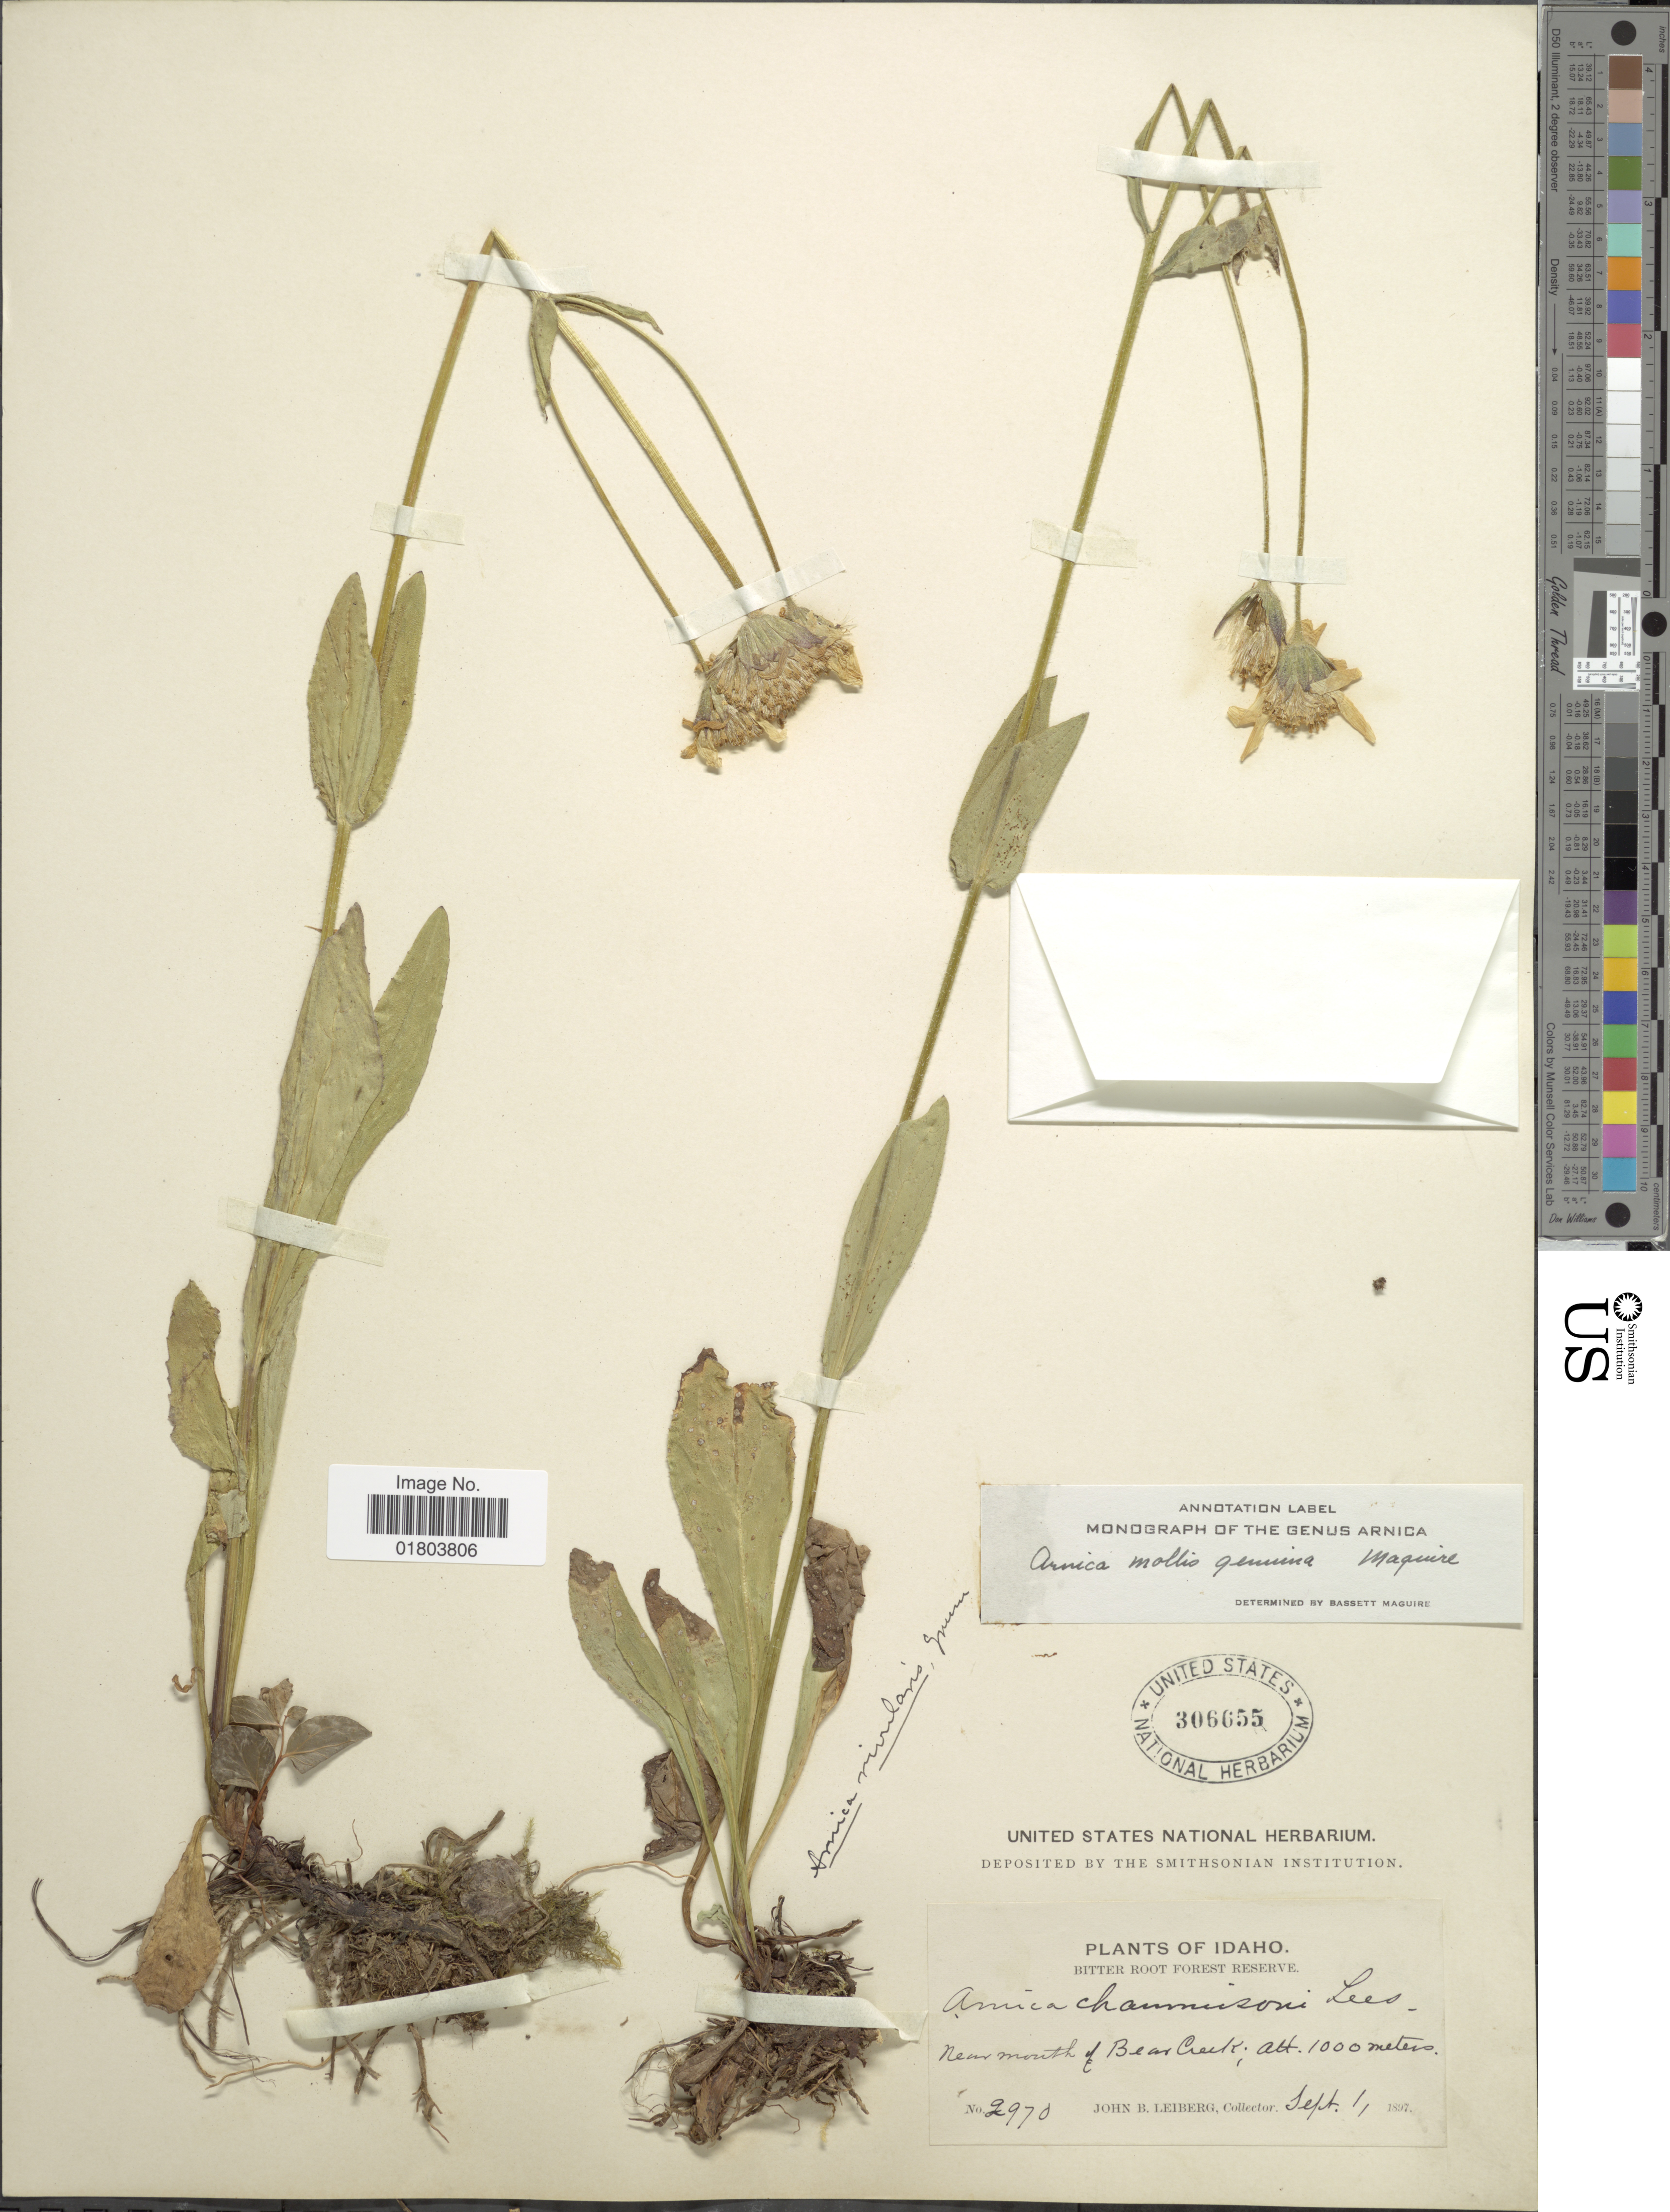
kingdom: Plantae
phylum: Tracheophyta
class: Magnoliopsida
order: Asterales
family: Asteraceae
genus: Arnica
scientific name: Arnica mollis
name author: Hook.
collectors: J. B. Leiberg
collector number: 2970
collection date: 1897-09-01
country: United States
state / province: Idaho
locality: Bitter Root Forest reserve, Near mouth of Bear Creek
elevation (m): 1000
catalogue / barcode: US 306655